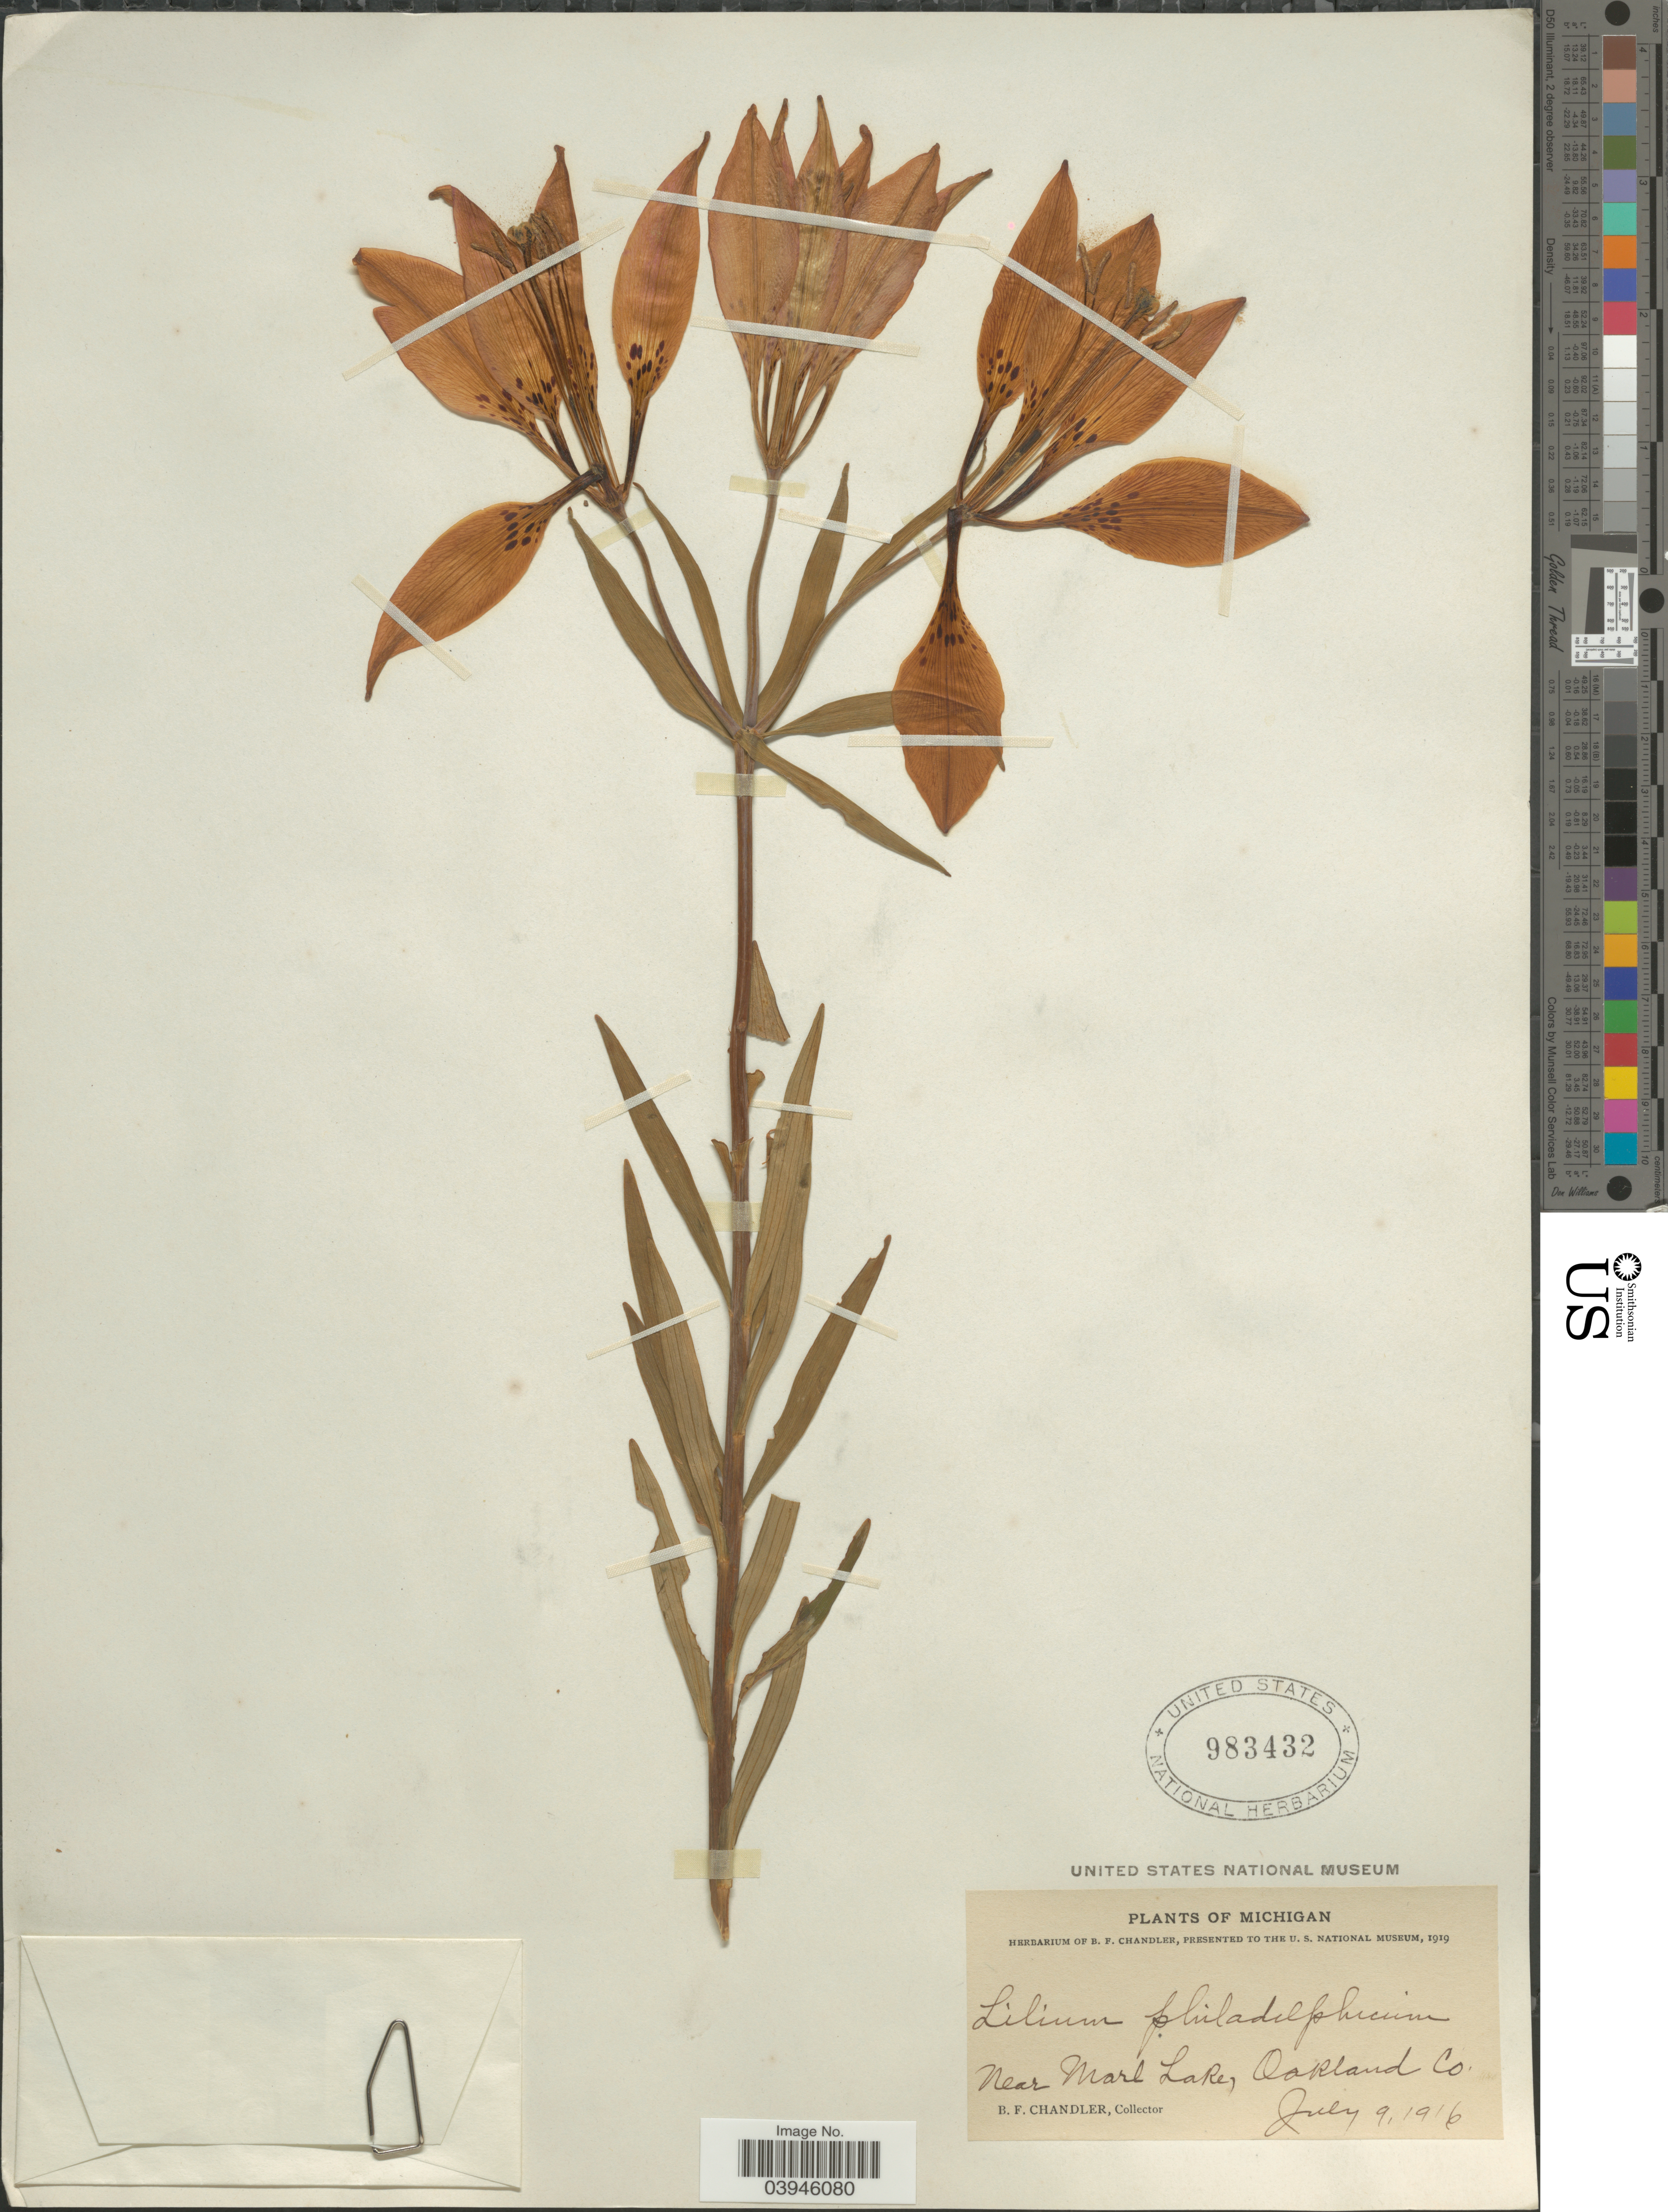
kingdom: Plantae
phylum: Tracheophyta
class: Liliopsida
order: Liliales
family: Liliaceae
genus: Lilium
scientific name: Lilium philadelphicum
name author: L.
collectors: B. F. Chandler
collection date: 1916-07-09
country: United States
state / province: Michigan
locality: Near Marl Lake, Oakland Co.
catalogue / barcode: US 983432